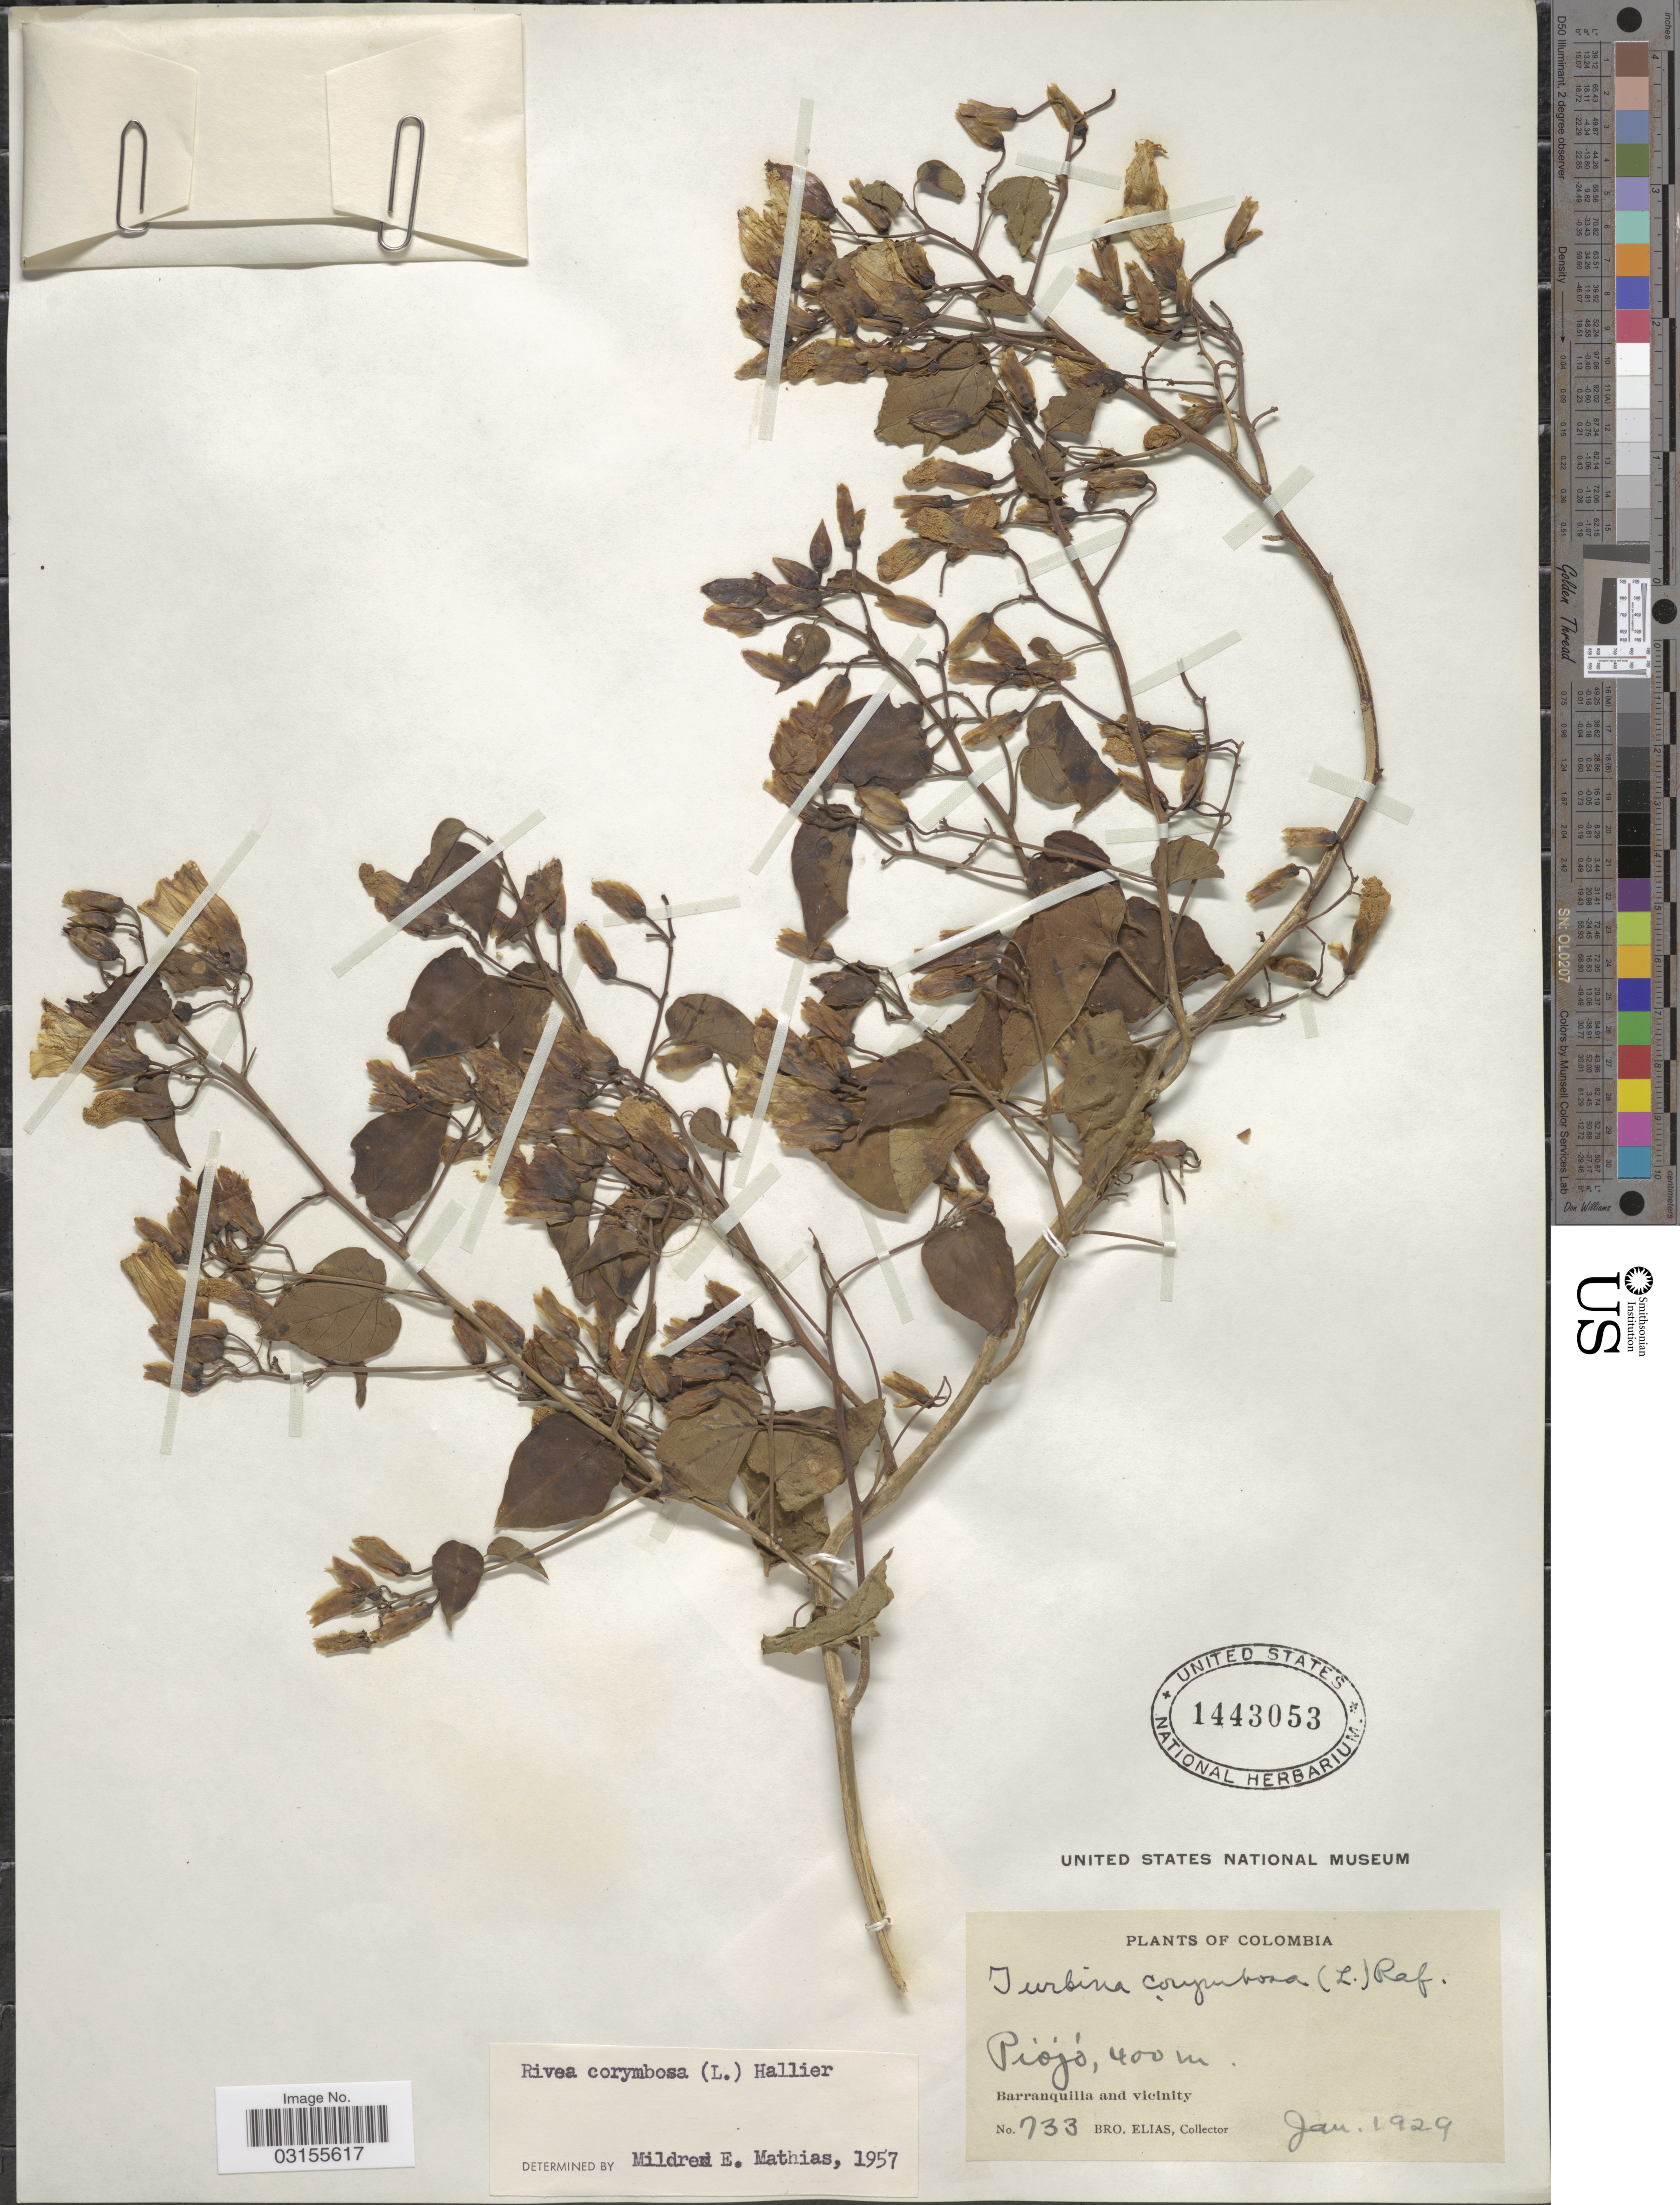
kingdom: Plantae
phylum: Tracheophyta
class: Magnoliopsida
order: Solanales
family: Convolvulaceae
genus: Turbina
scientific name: Turbina corymbosa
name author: (L.) Raf.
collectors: Bro. Elias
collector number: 733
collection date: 1929-01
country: Colombia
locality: Piójó. Barranquilla and vicinity.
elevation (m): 400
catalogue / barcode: US 1443053